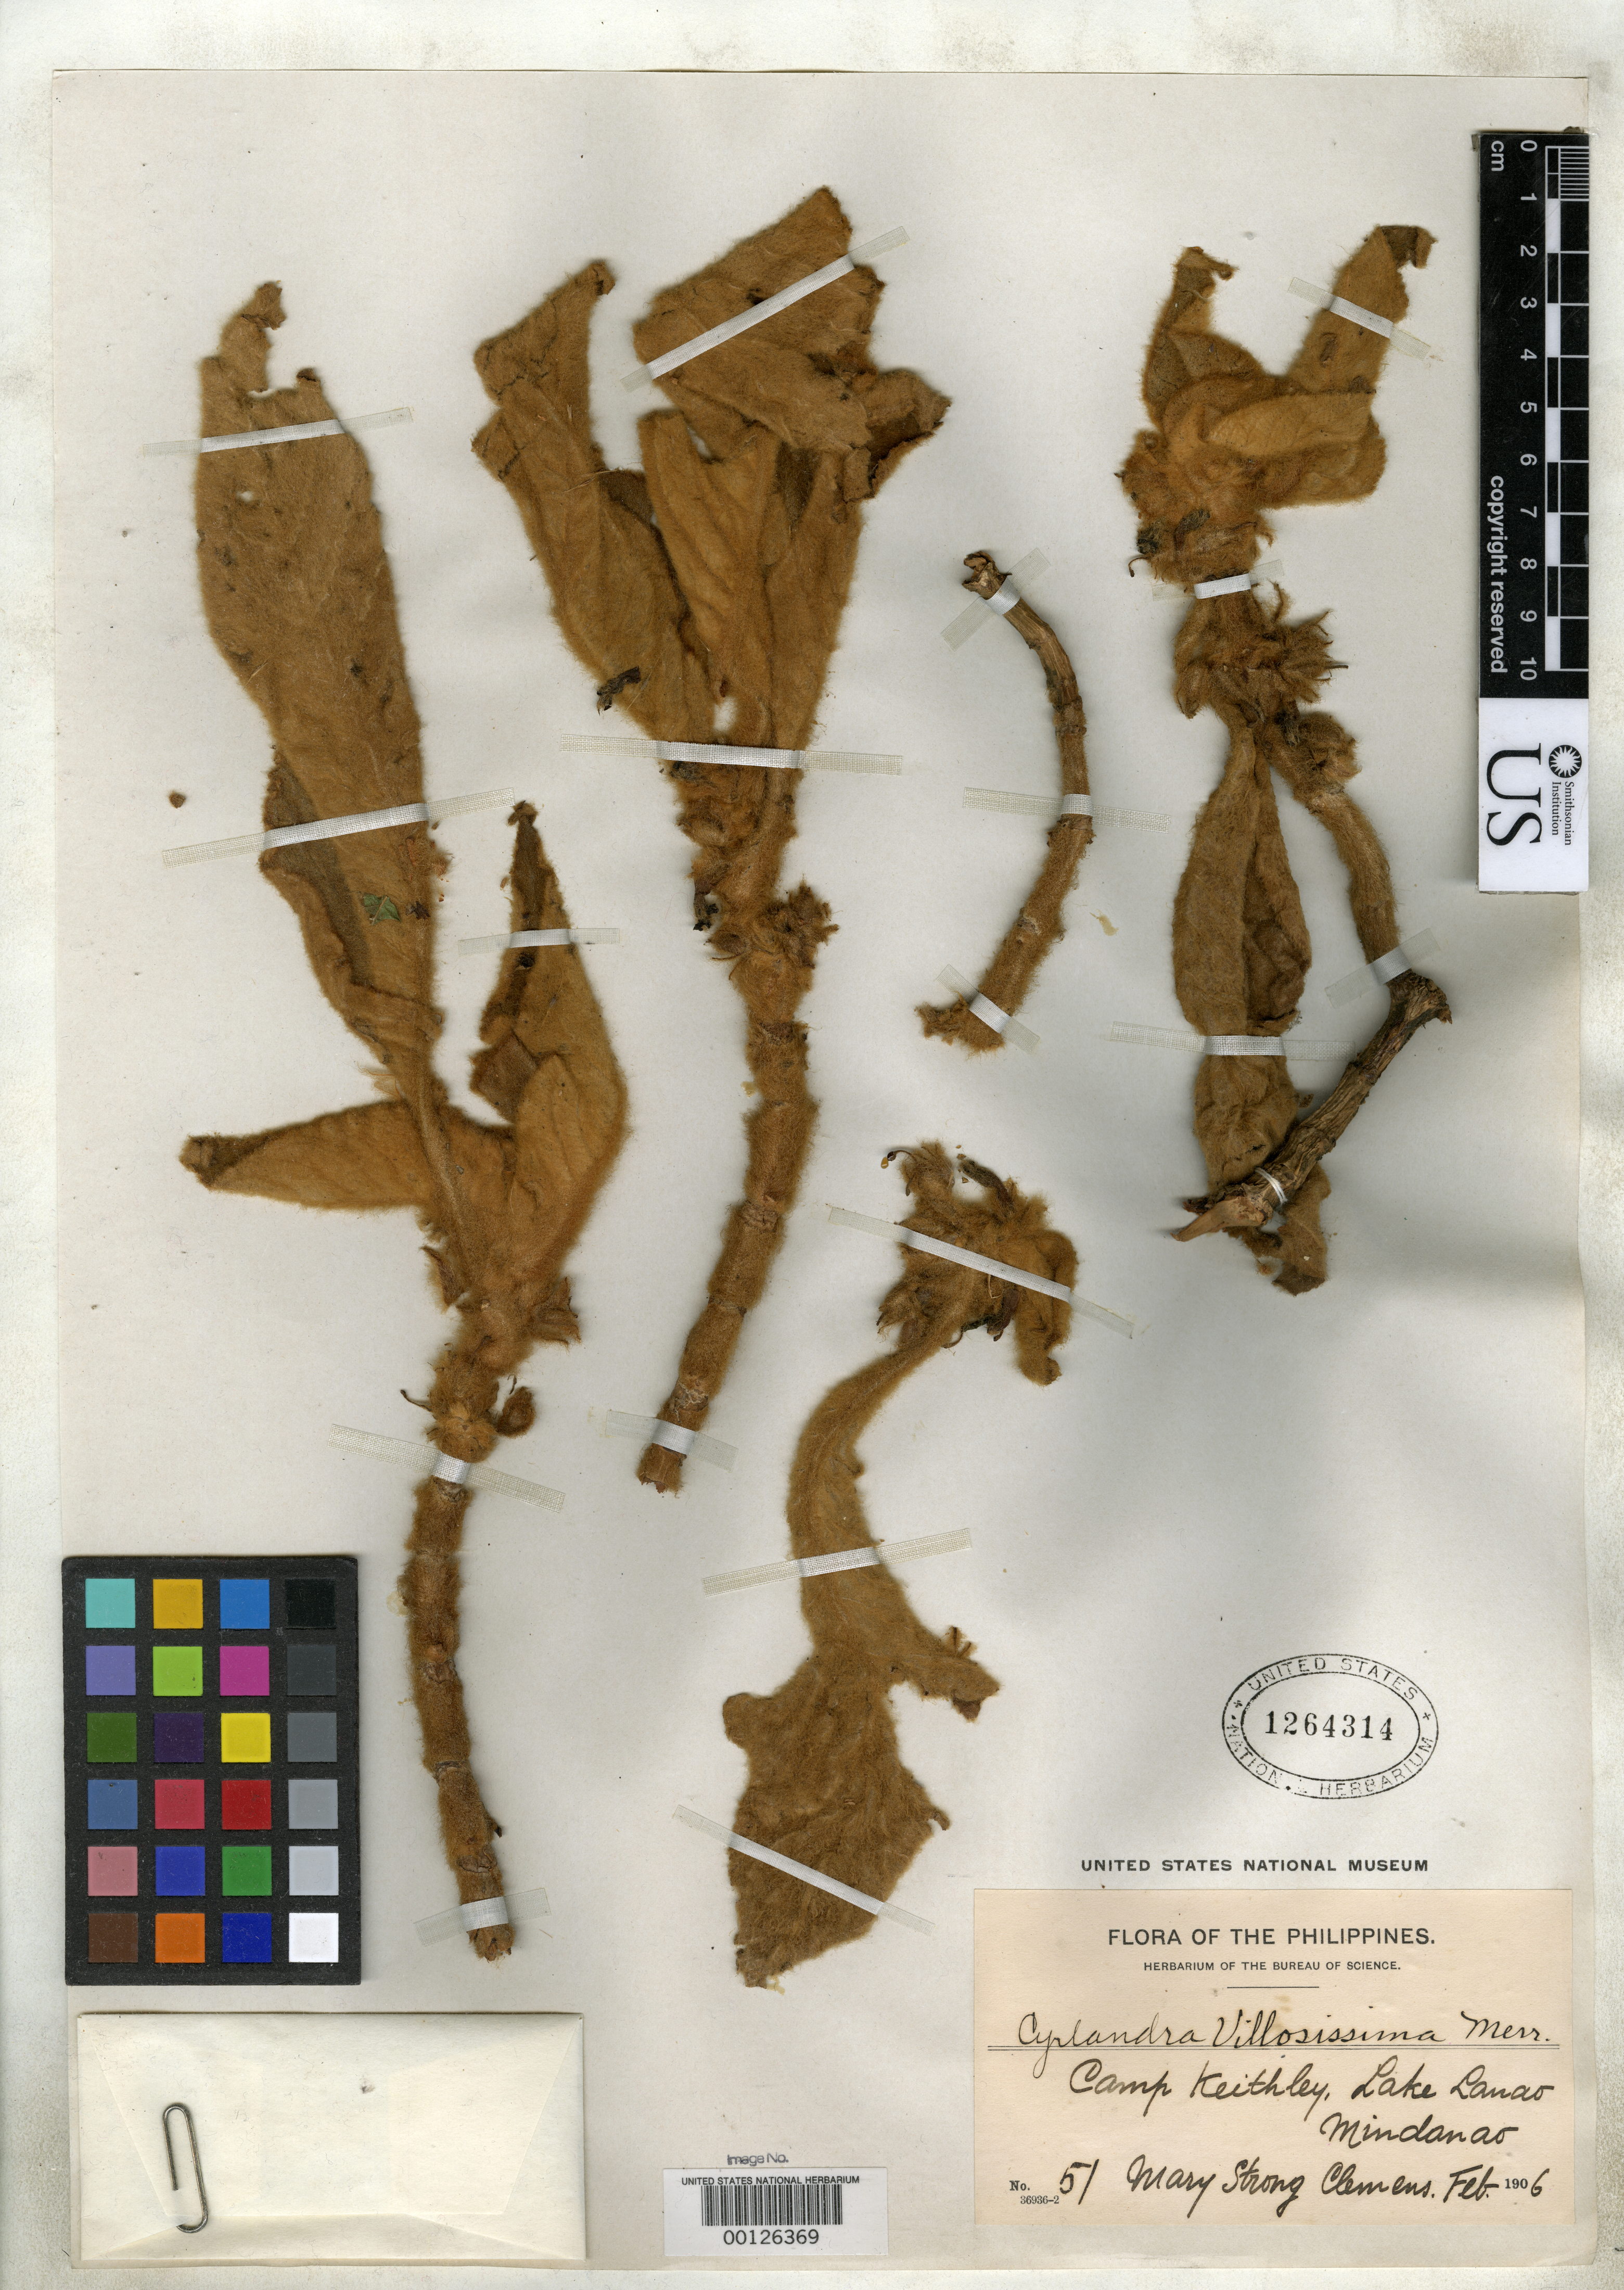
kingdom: Plantae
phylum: Tracheophyta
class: Magnoliopsida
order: Lamiales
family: Gesneriaceae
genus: Cyrtandra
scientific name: Cyrtandra villosissima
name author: Merr.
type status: Isolectotype; Type Collection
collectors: M. S. Clemens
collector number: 51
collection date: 1906-02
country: Philippines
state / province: Muslim Mindanao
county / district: Lanao del Sur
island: Mindanao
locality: Camp Keithley, Lake Lanao.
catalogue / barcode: US 1264314